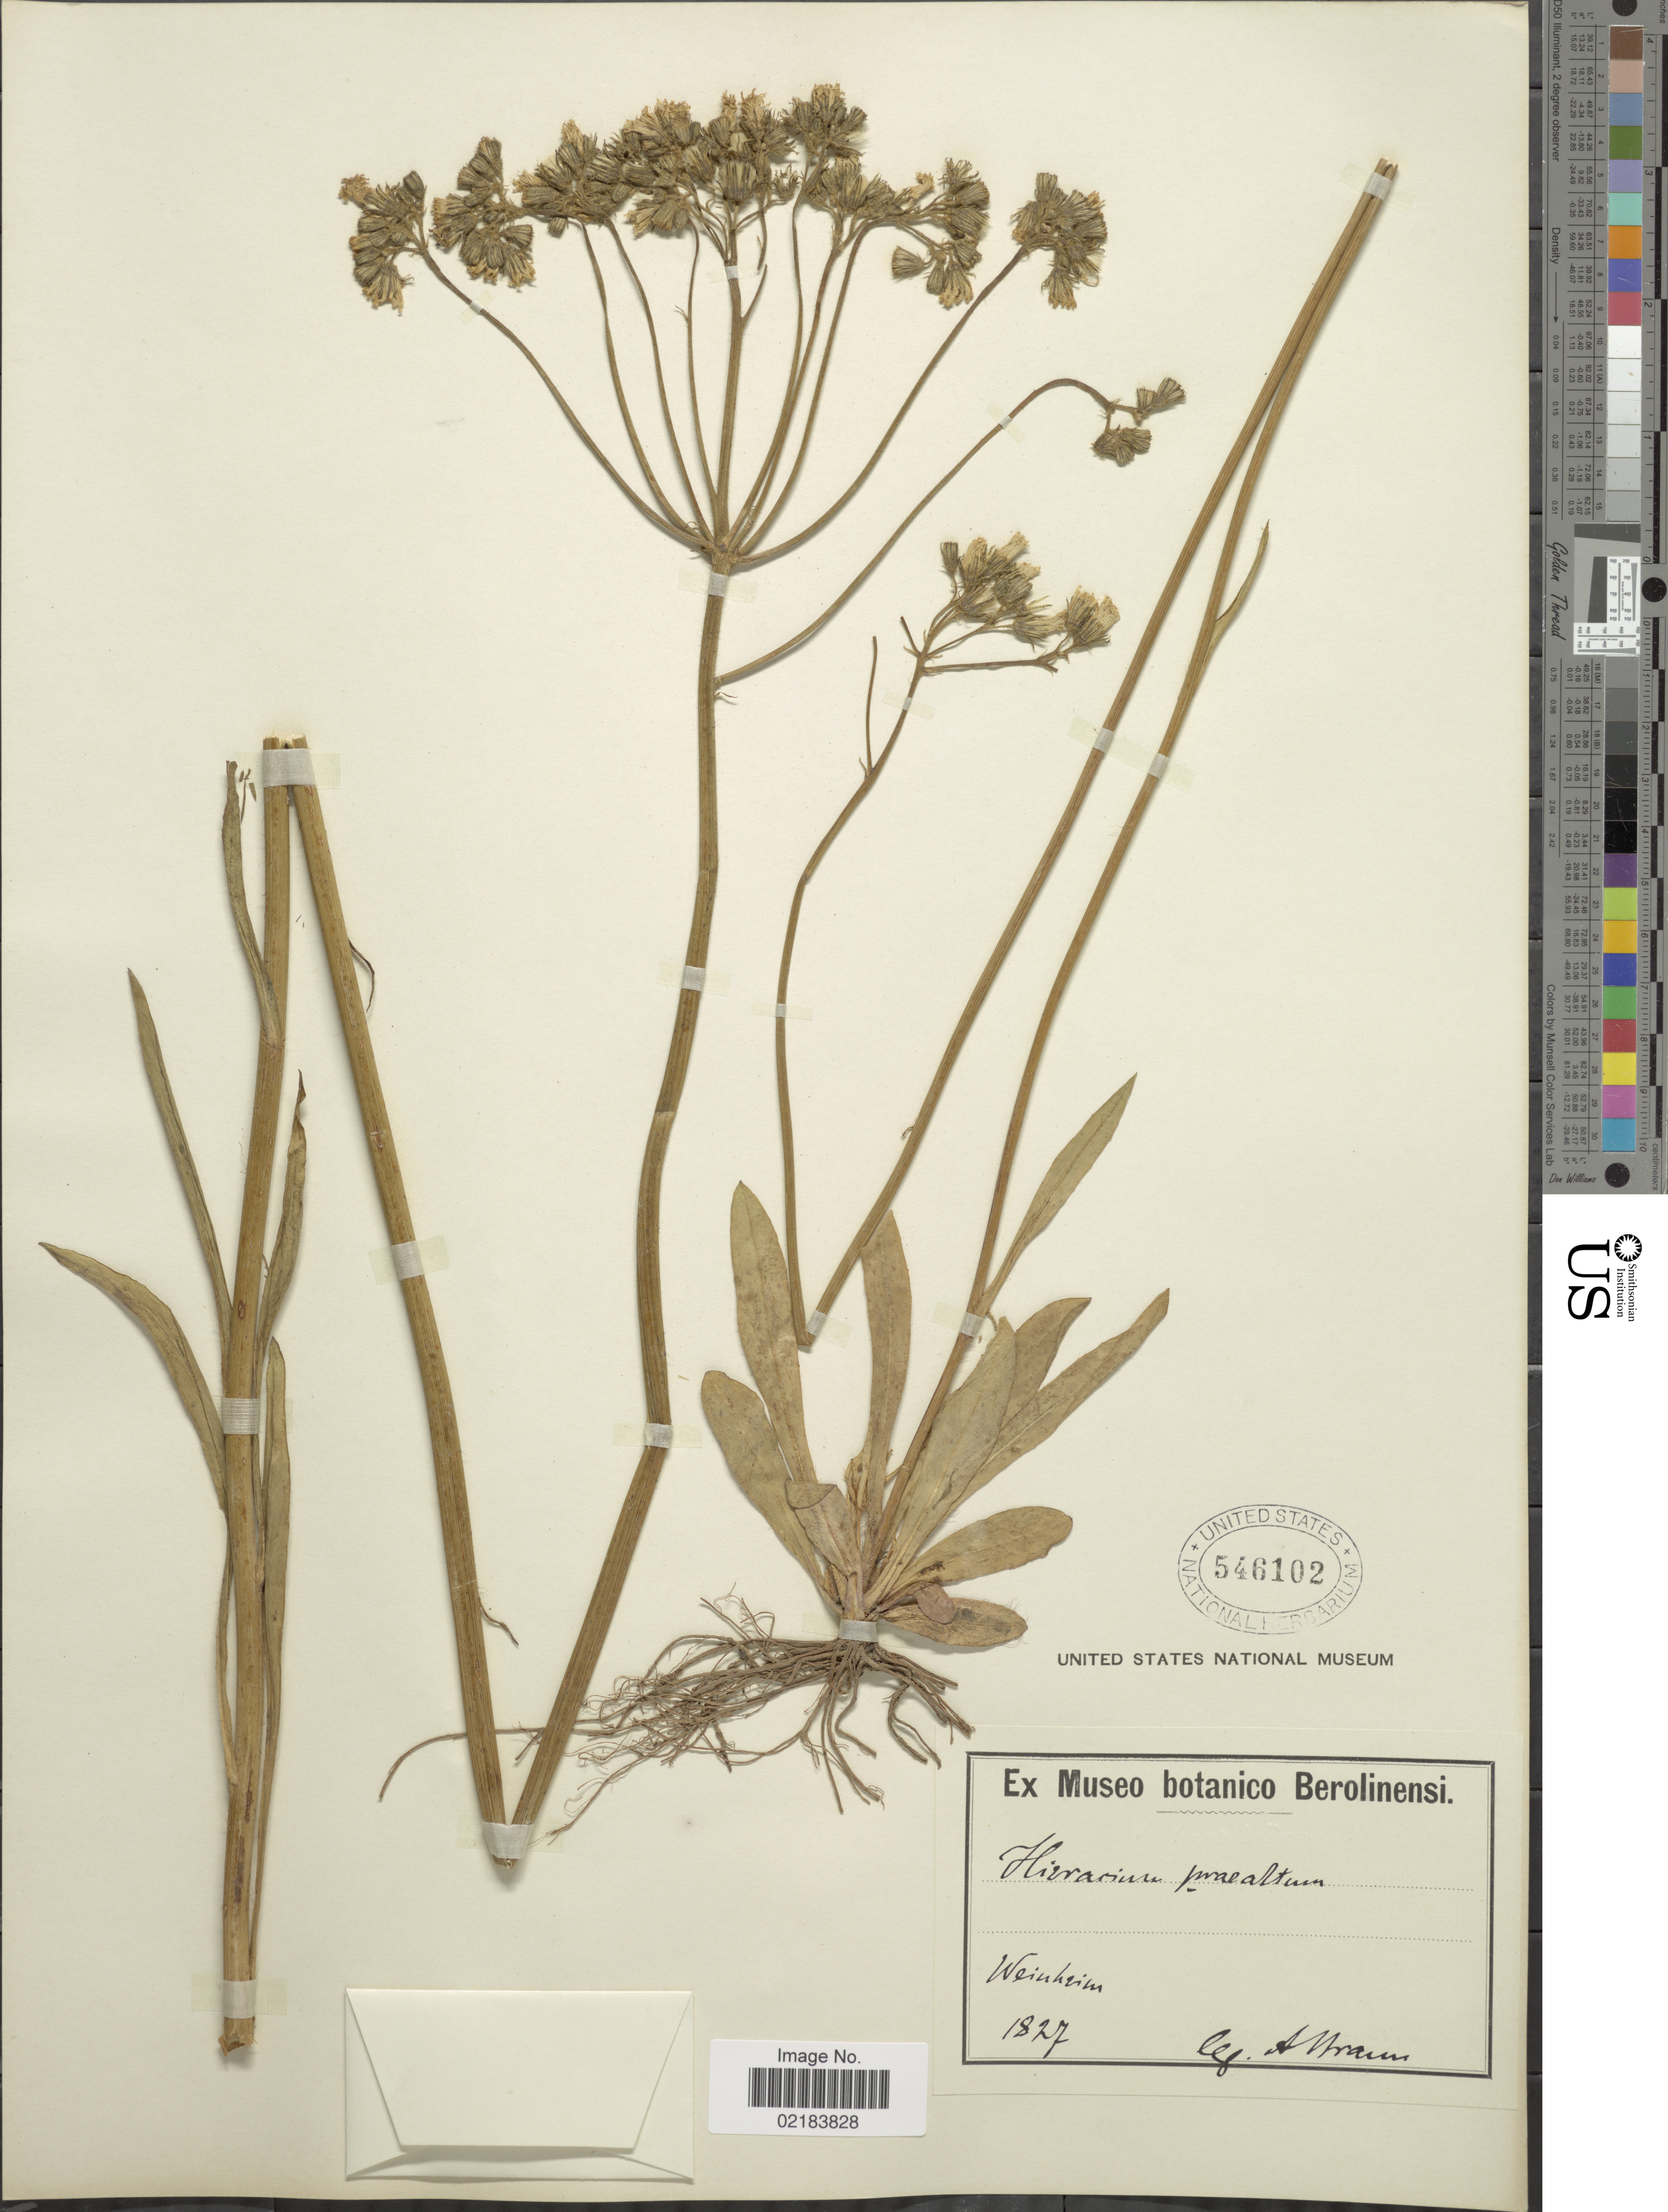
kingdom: Plantae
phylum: Tracheophyta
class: Magnoliopsida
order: Asterales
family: Asteraceae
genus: Pilosella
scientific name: Pilosella piloselloides subsp. praealta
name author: (Gochnat) S. Bräut. & Greuter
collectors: A. Braun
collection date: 1827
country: Germany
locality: Weinheim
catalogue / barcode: US 546102